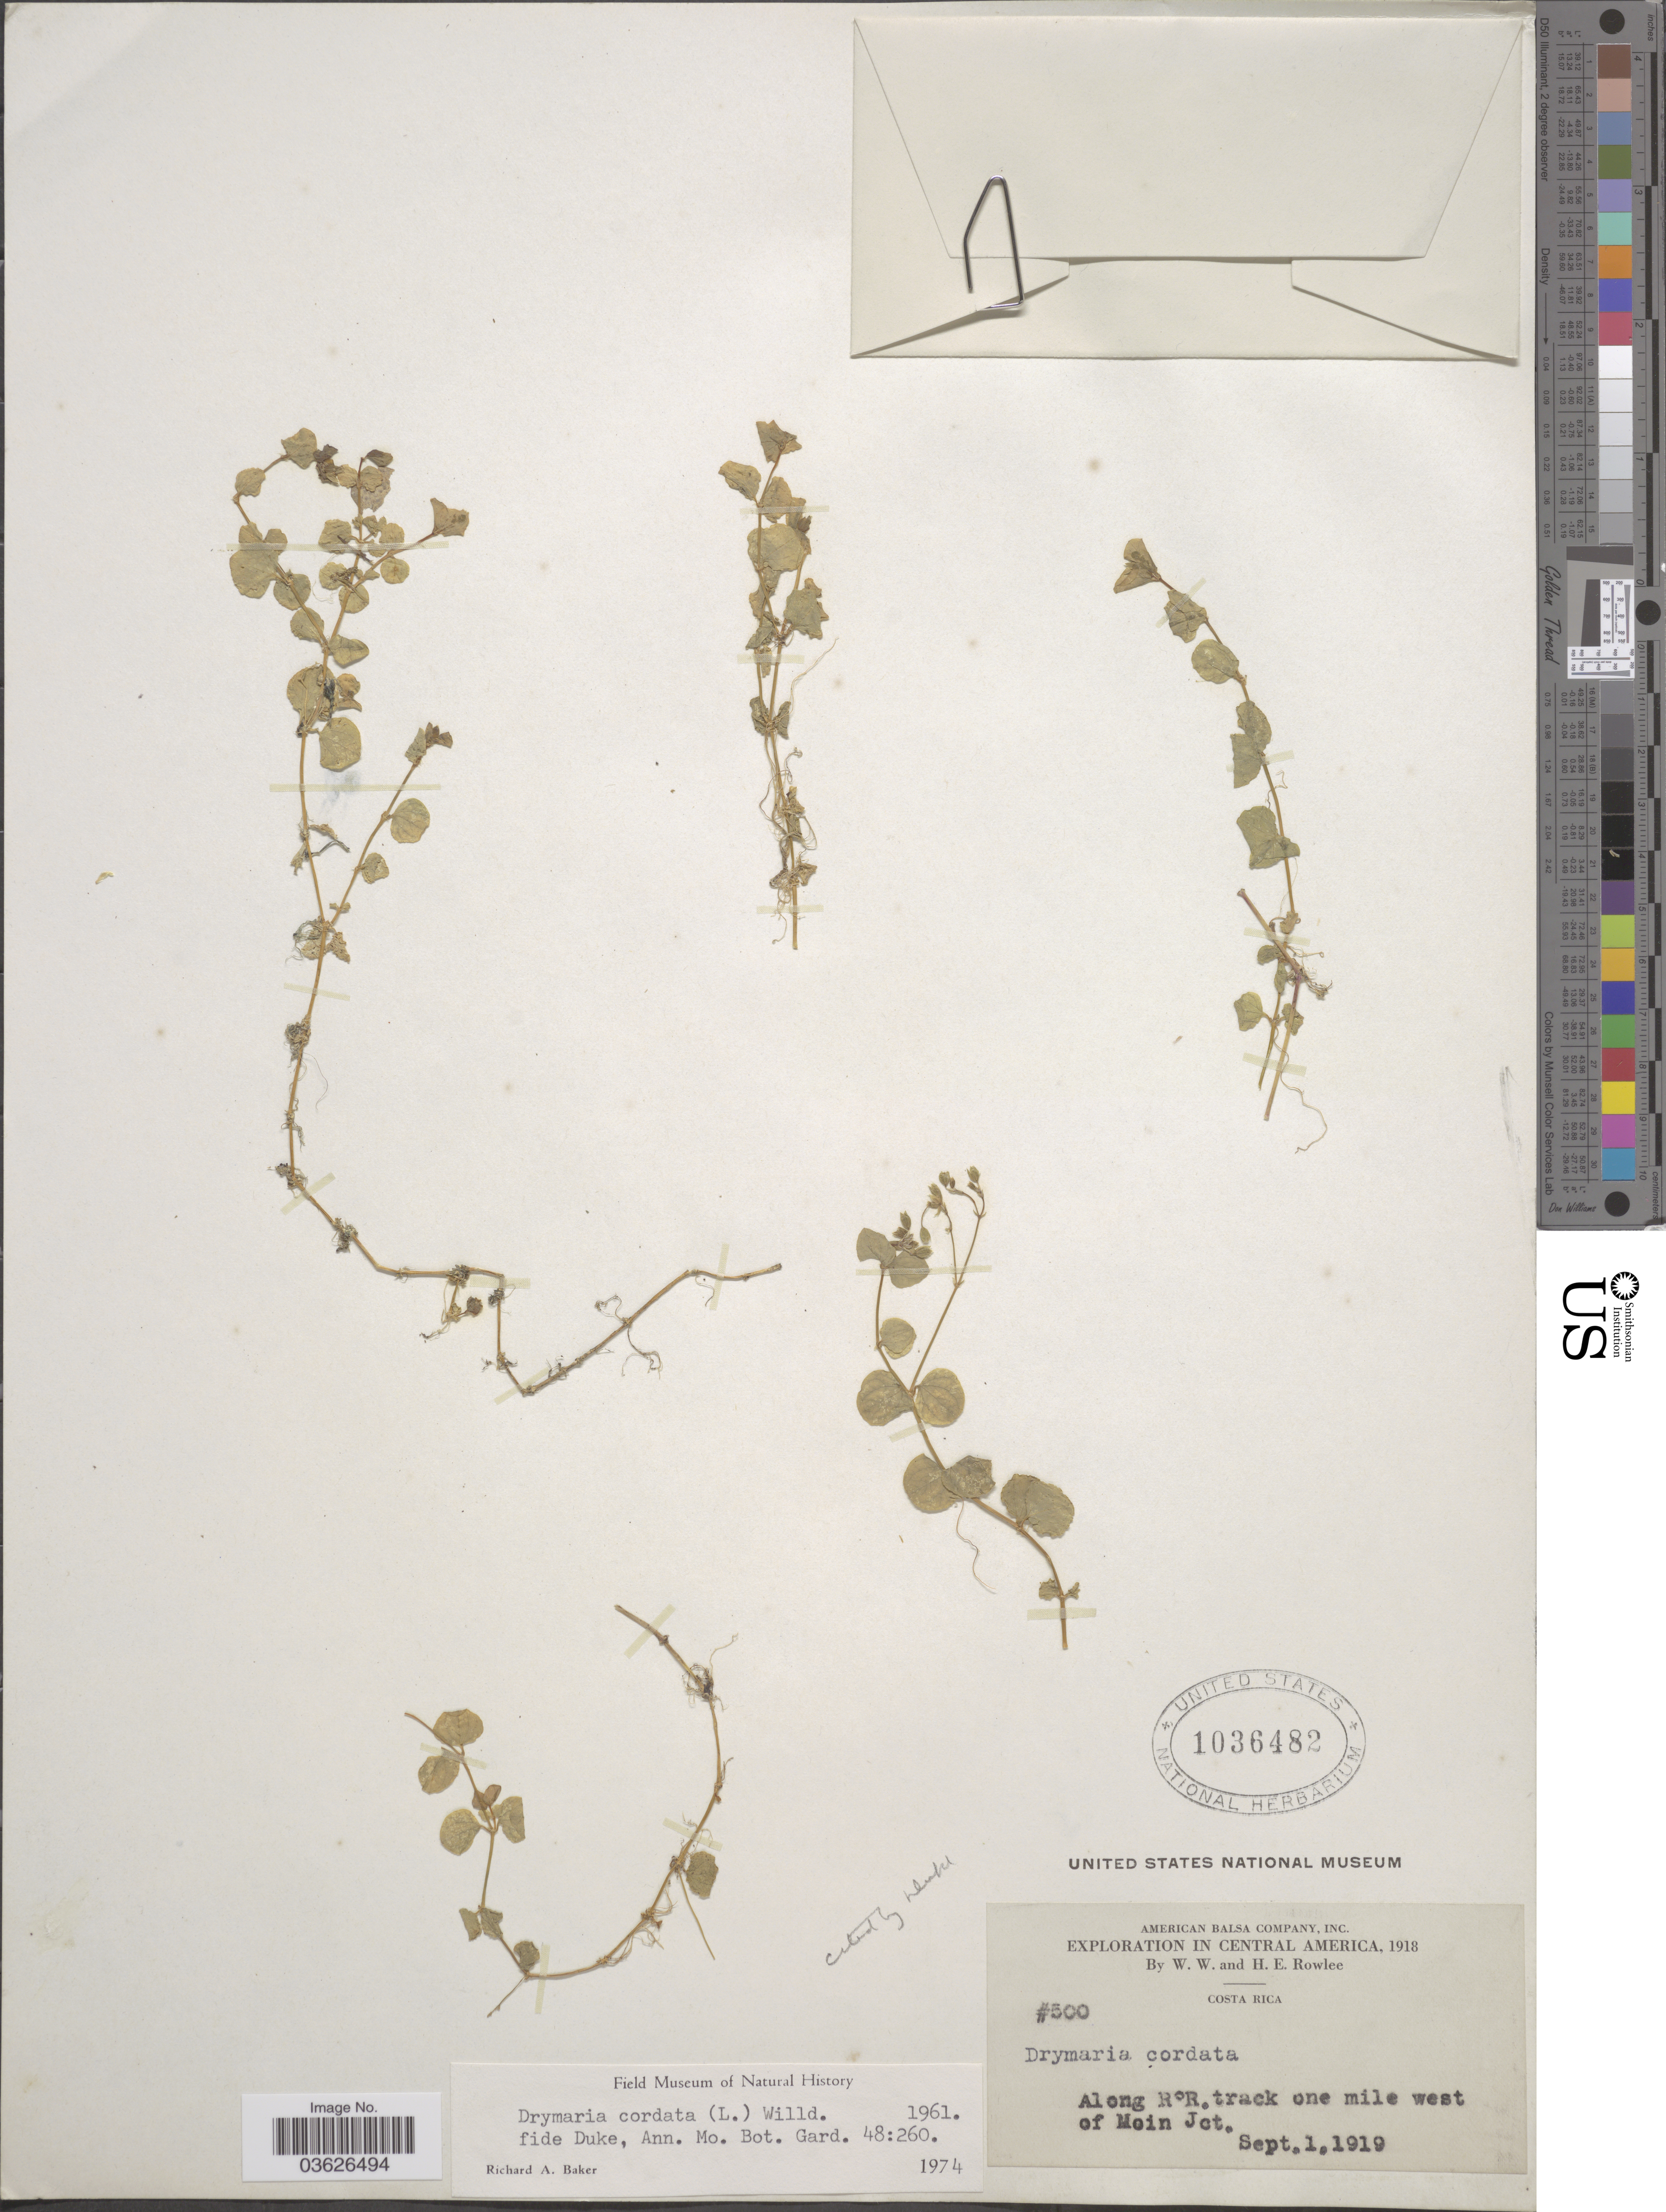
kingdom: Plantae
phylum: Tracheophyta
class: Magnoliopsida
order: Caryophyllales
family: Caryophyllaceae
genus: Drymaria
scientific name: Drymaria cordata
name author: (L.) Willd. ex Schult.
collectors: W. W. Rowlee & H. E. Rowlee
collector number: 500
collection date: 1919-09-01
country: Costa Rica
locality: Along R.R. track one mile west of Moin Jct.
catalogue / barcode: US 1036482